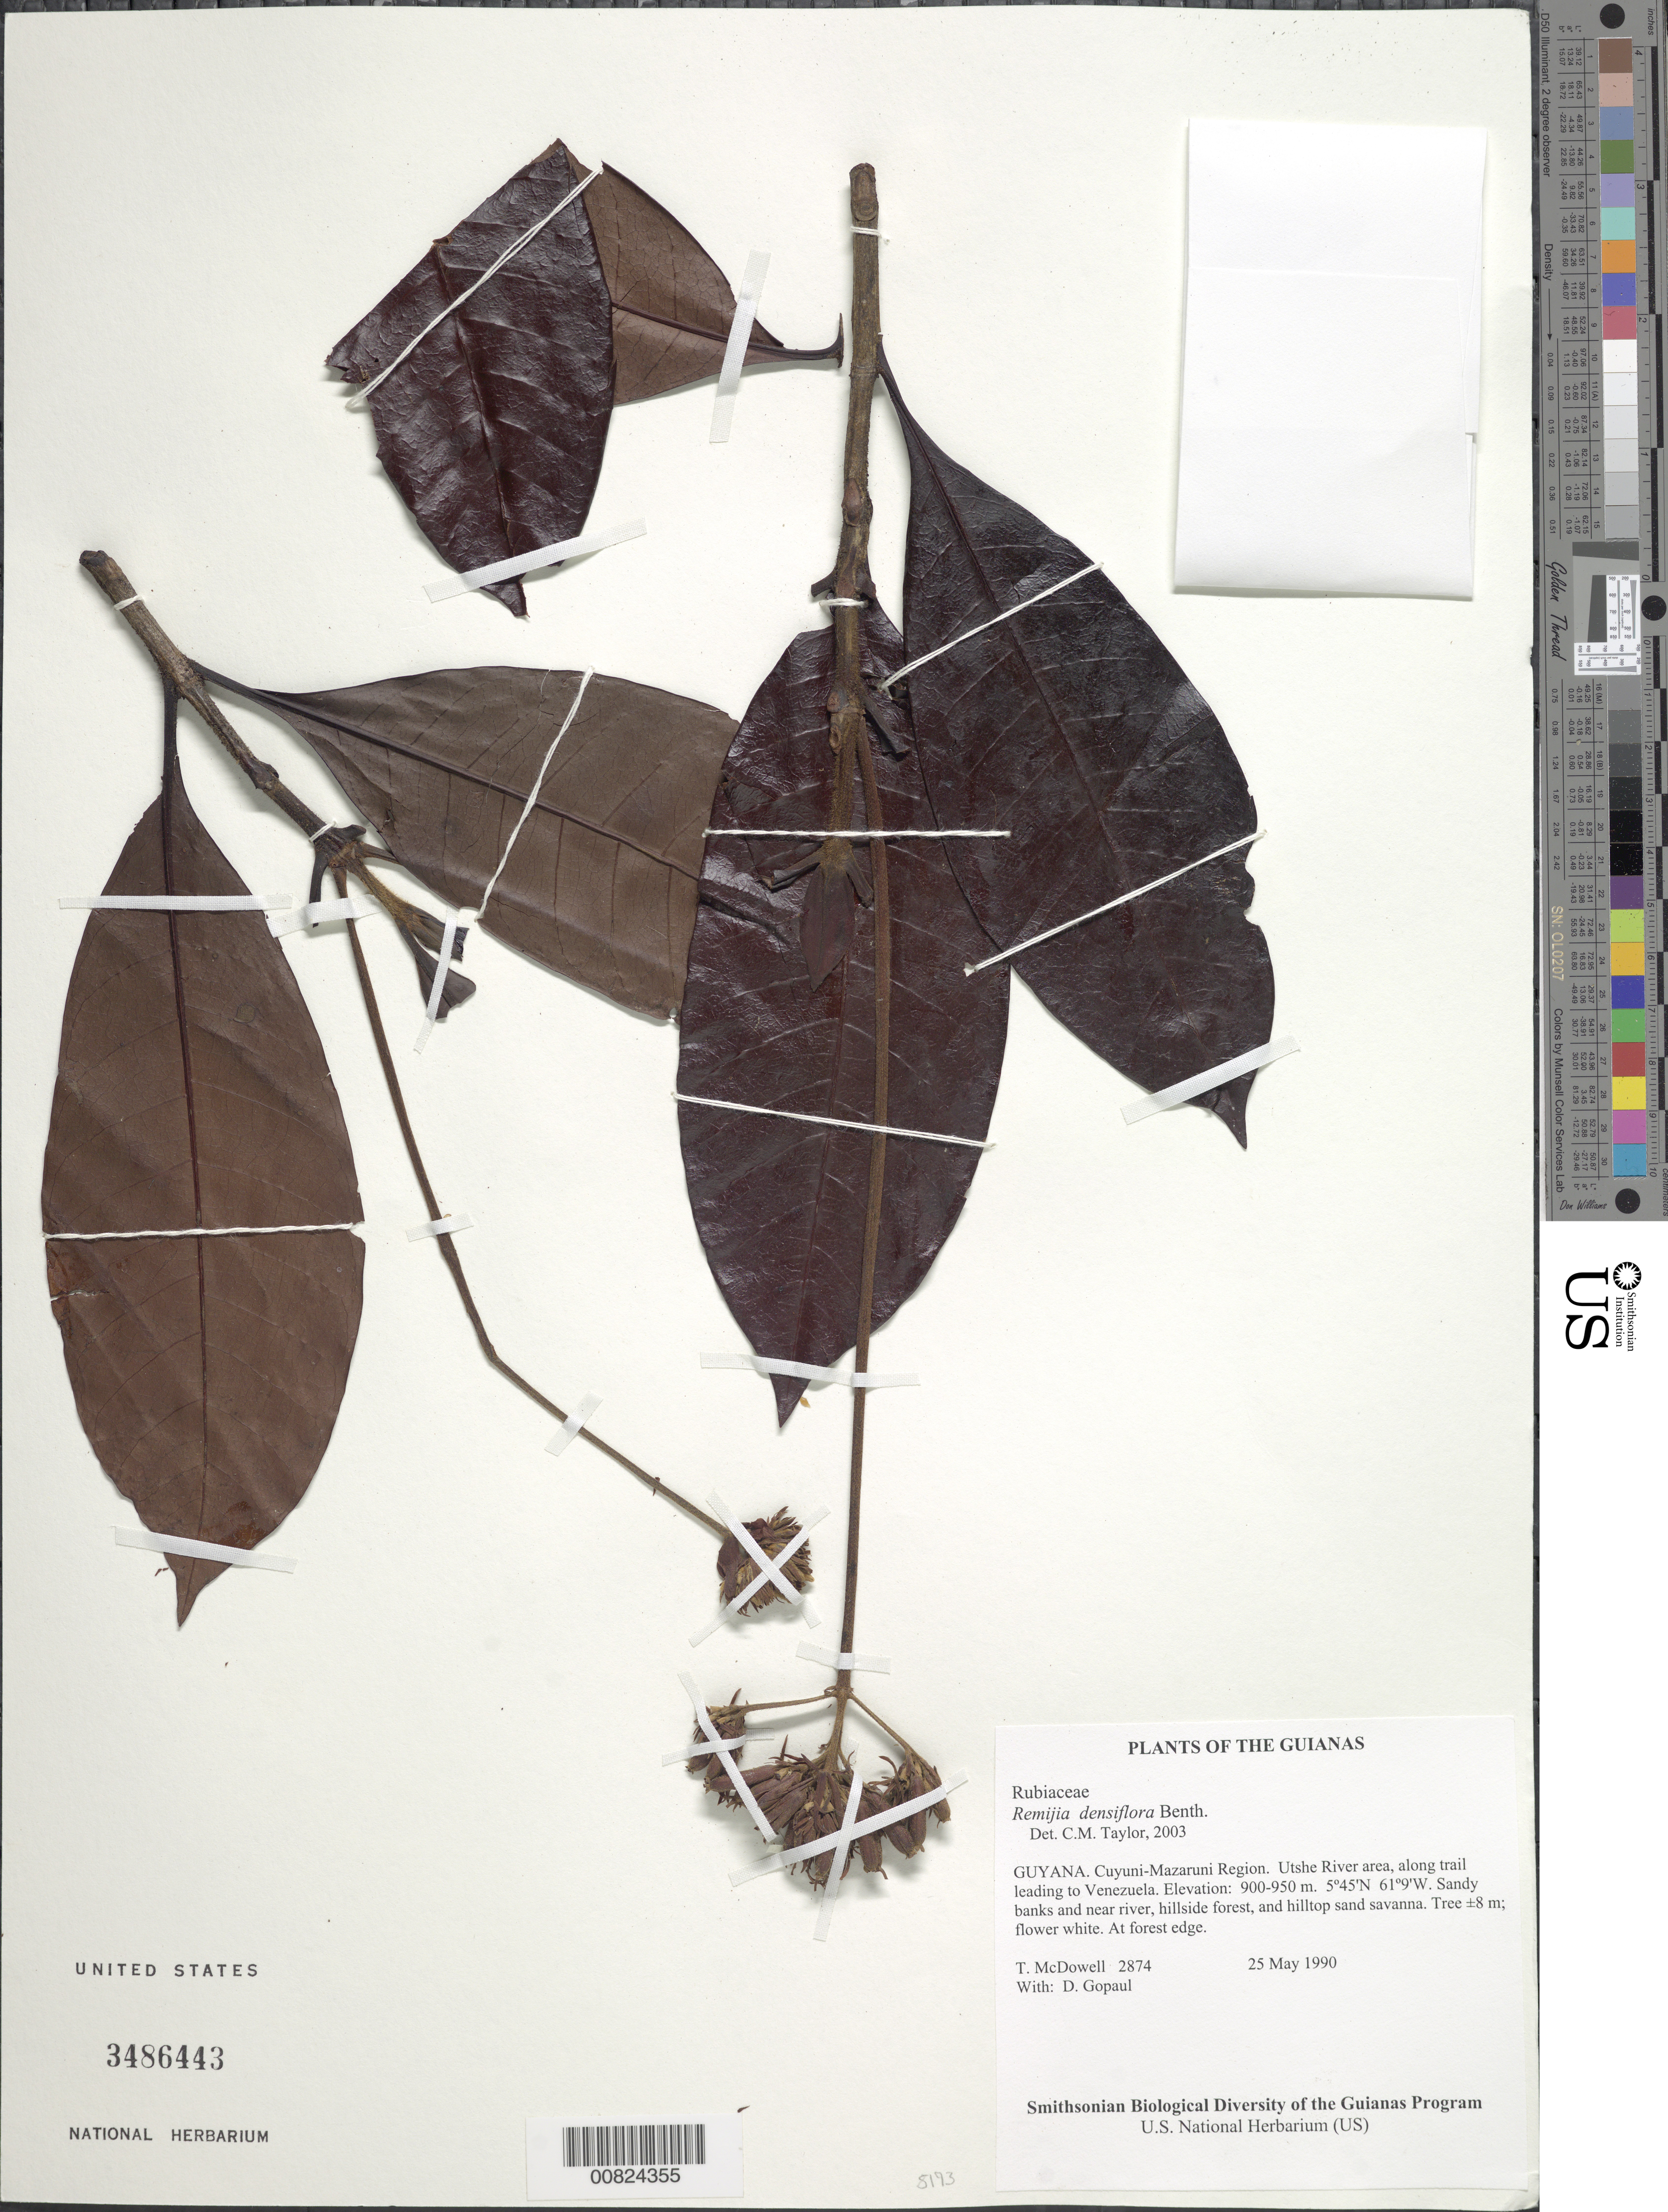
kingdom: Plantae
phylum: Tracheophyta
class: Magnoliopsida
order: Gentianales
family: Rubiaceae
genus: Remijia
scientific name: Remijia densiflora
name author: Benth.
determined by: Taylor, Charlotte M.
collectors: T. McDowell & D. Gopaul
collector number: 2874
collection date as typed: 25 May 1990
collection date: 1990-05-25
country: Guyana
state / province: Cuyuni-Mazaruni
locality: Utshi River area, along trail leading to Venezuela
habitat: Sandy banks and near river, hillside forest, and hilltop sand savanna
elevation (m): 900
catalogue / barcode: US 3486443